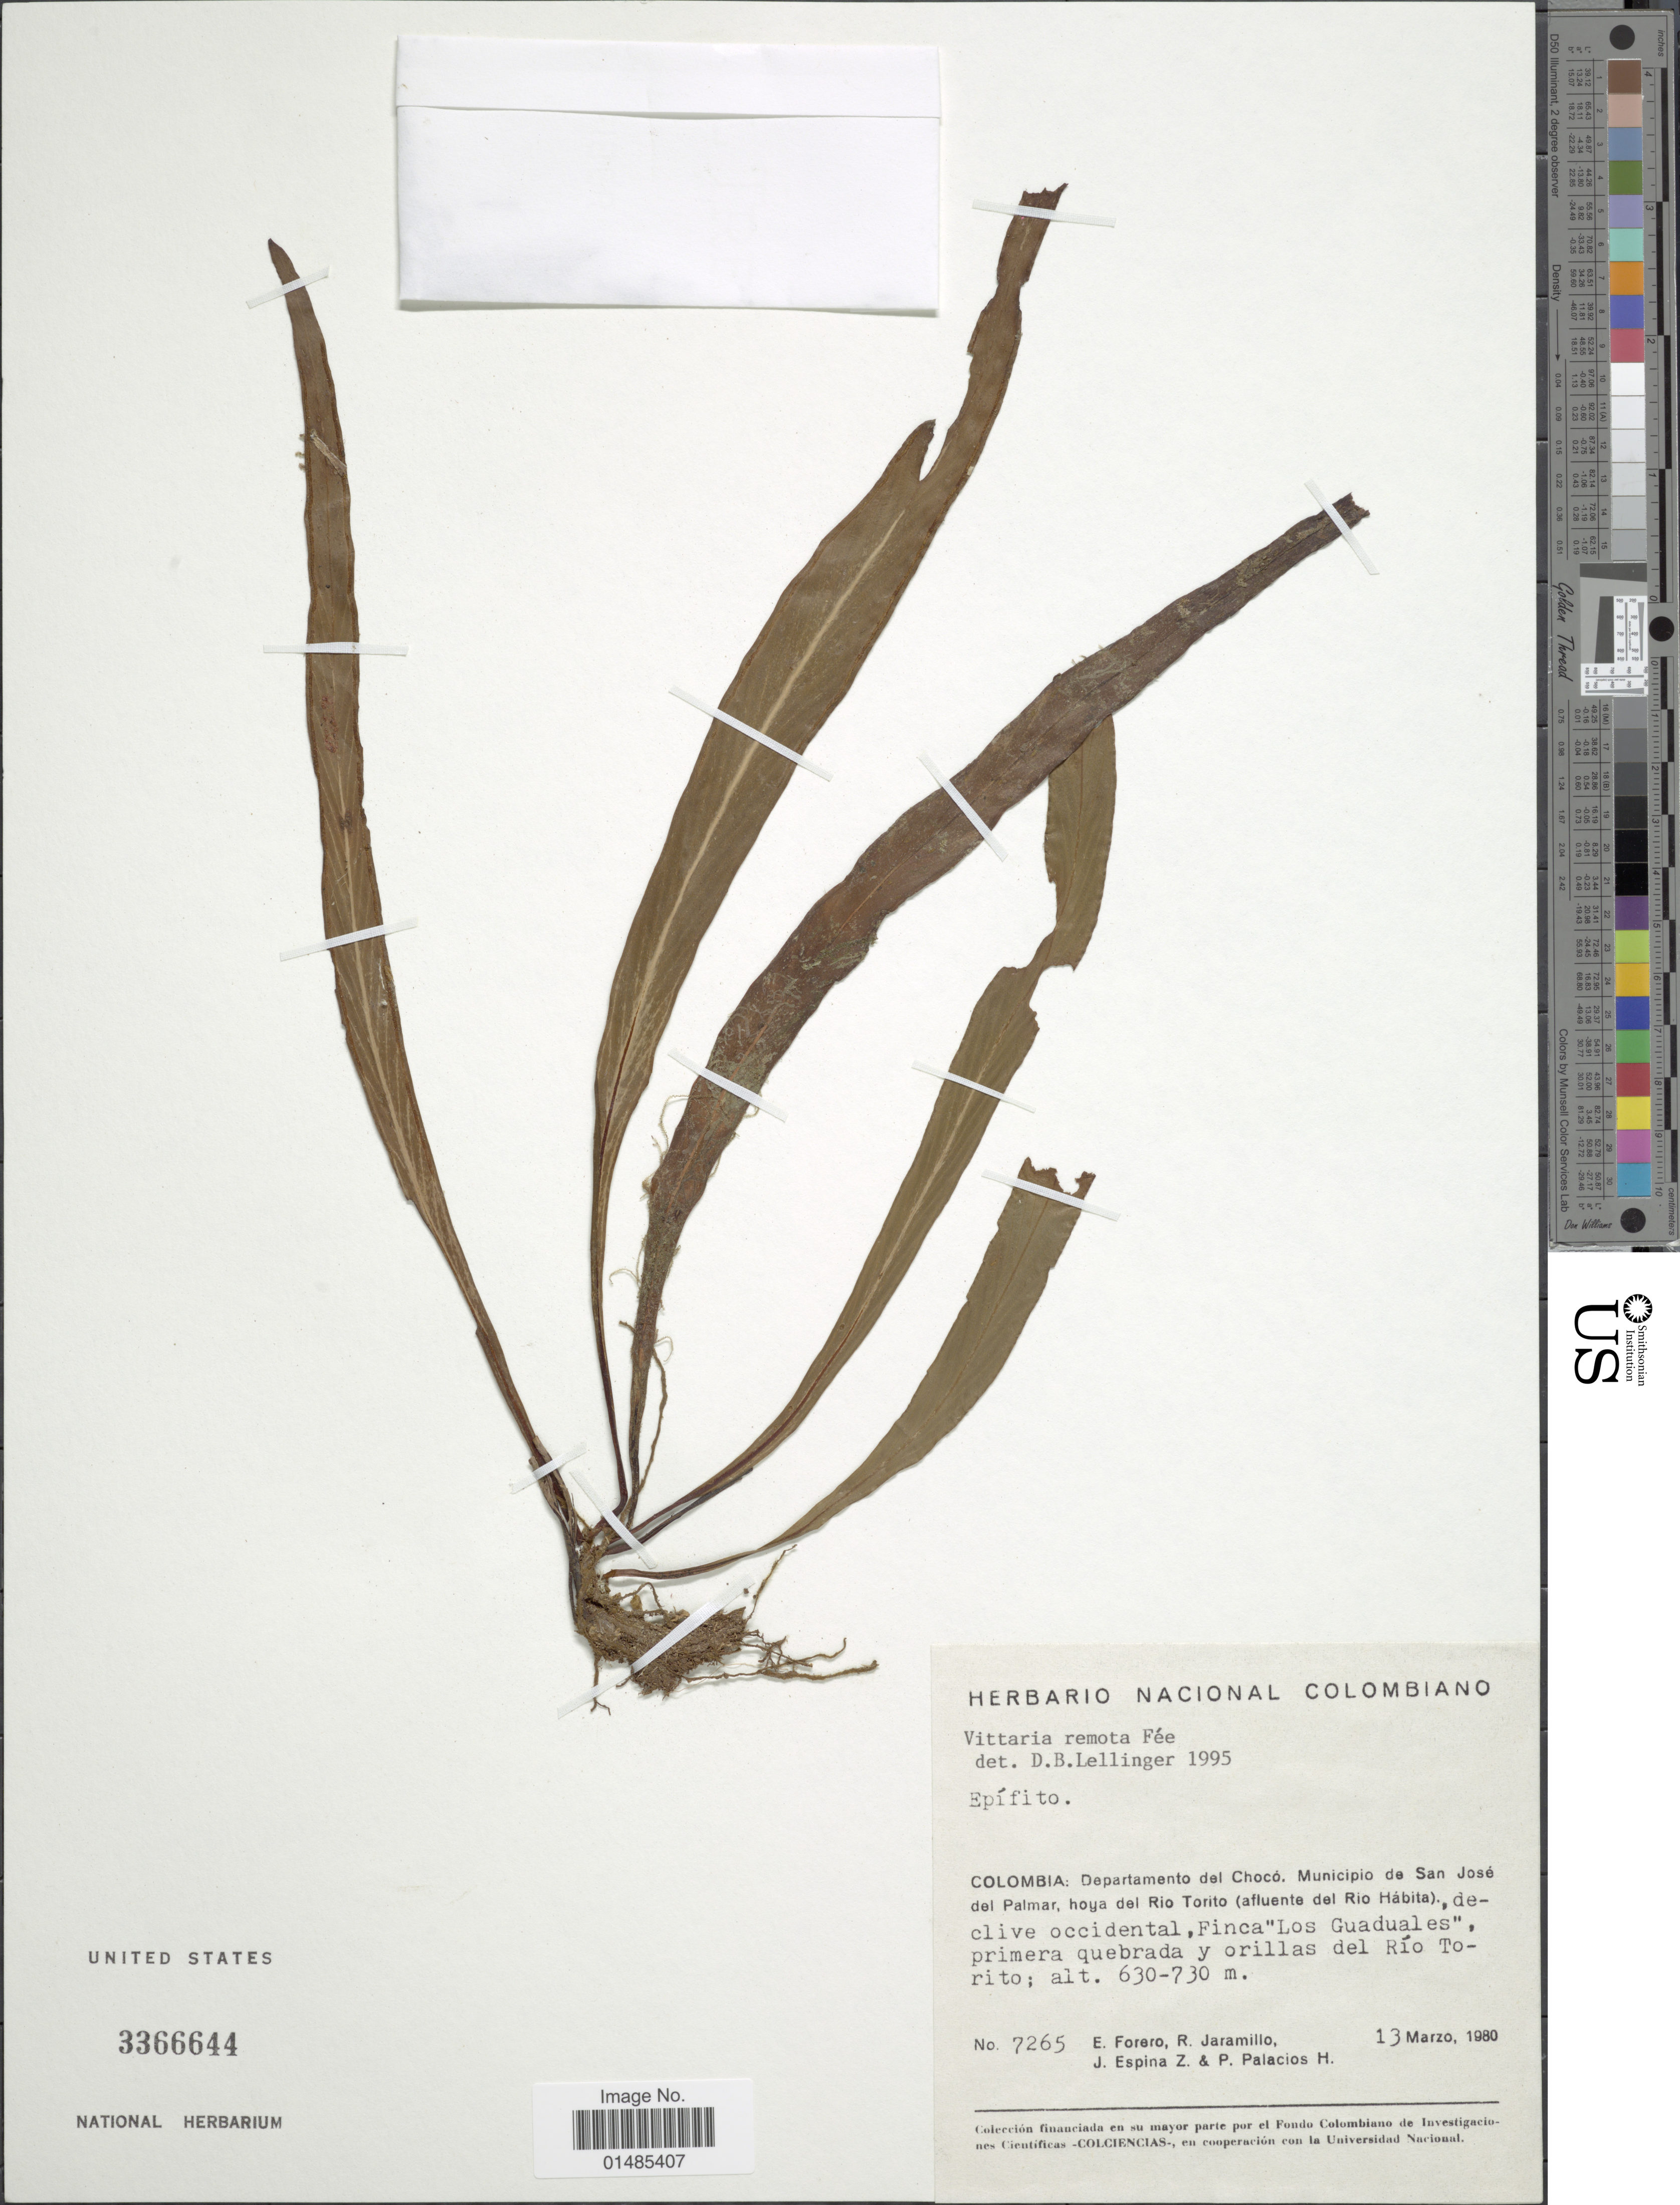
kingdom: Plantae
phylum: Tracheophyta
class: Polypodiopsida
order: Polypodiales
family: Pteridaceae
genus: Radiovittaria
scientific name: Radiovittaria remota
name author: (Fée) E.H. Crane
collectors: E. Forero, R. Jaramillo M., J. Espina Z. & P. Palacios H.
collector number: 7265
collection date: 1980-03-13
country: Colombia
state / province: Chocó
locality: Municipio de San José del Palmar, hoya del Rio Torito (afluente del Rio Habita), declive occidental. Finca "Los Guaduales", primera quebrada y orillas del Río Torito.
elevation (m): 630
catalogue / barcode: US 3366644